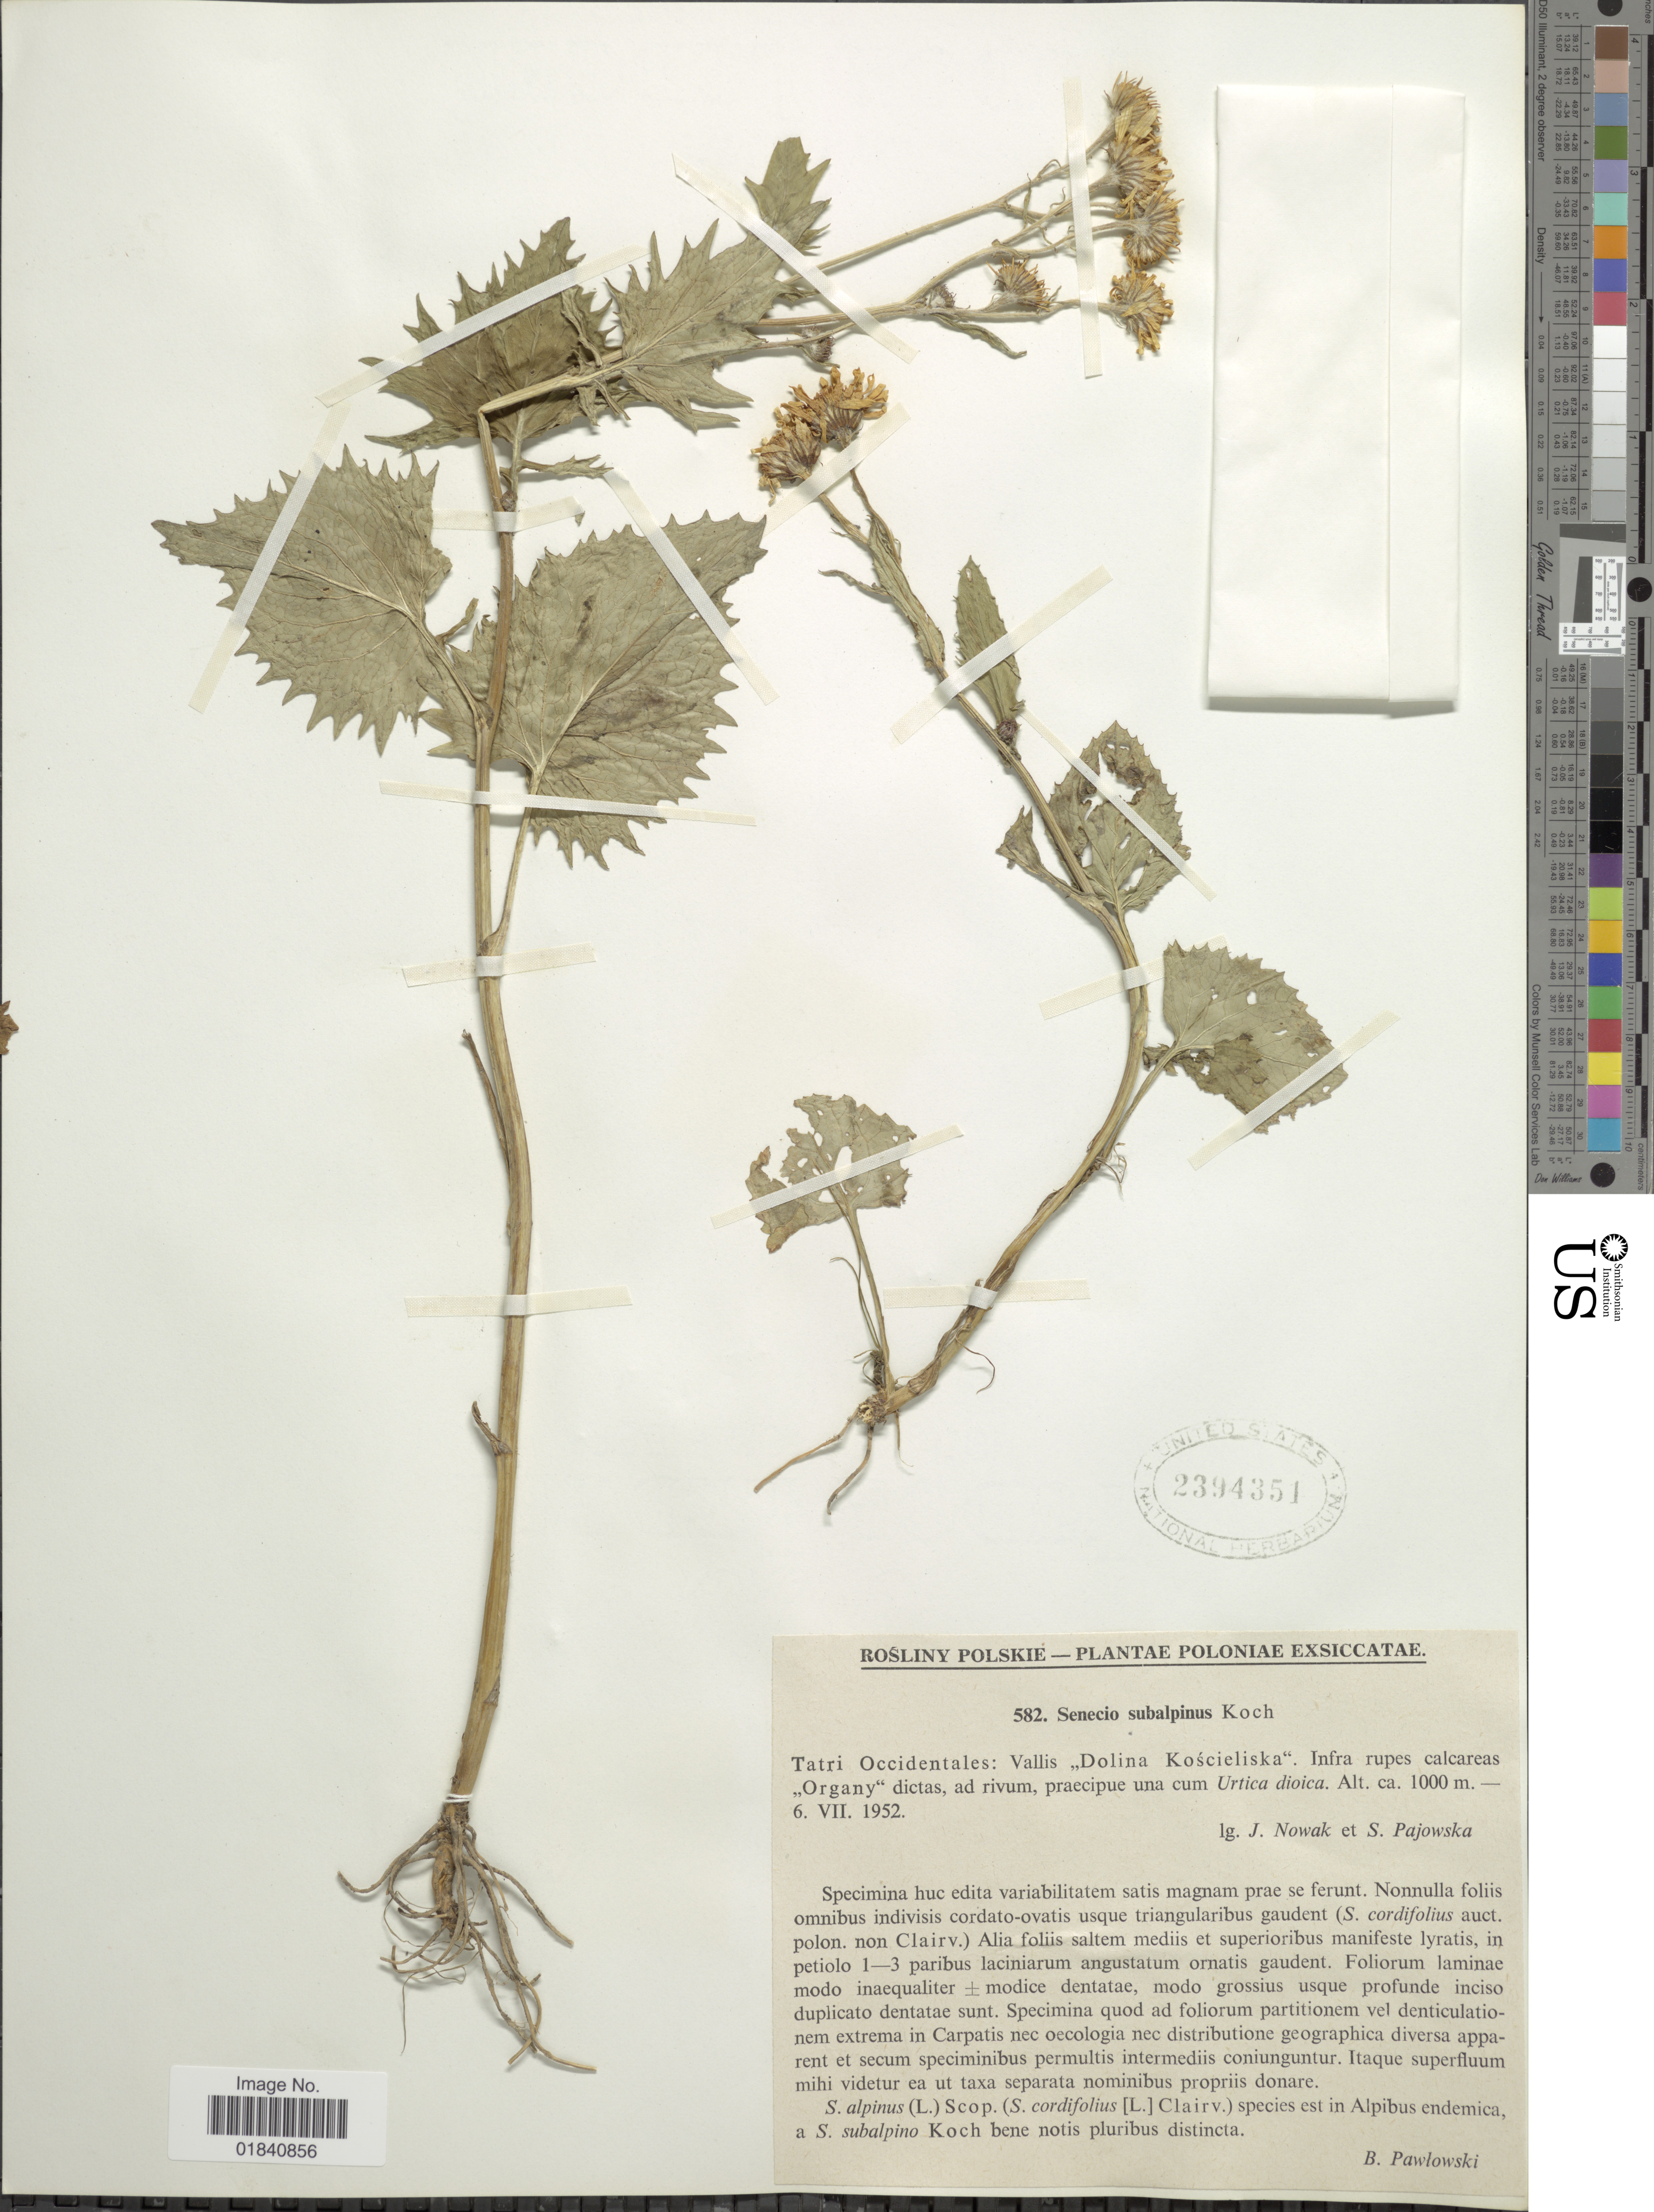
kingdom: Plantae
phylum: Tracheophyta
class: Magnoliopsida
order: Asterales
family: Asteraceae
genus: Senecio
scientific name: Senecio subalpinus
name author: W.D.J. Koch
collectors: J. Nowak & S. Pajowska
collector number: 582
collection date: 1952-07-06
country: Poland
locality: Tatri Occidentales: Vallis ,,Dolina Koscieliska". Infra rupes calcareas ,,Organy" dictas, ad rivum, praecipue una cum Urtica dioica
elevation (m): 1000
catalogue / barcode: US 2394351